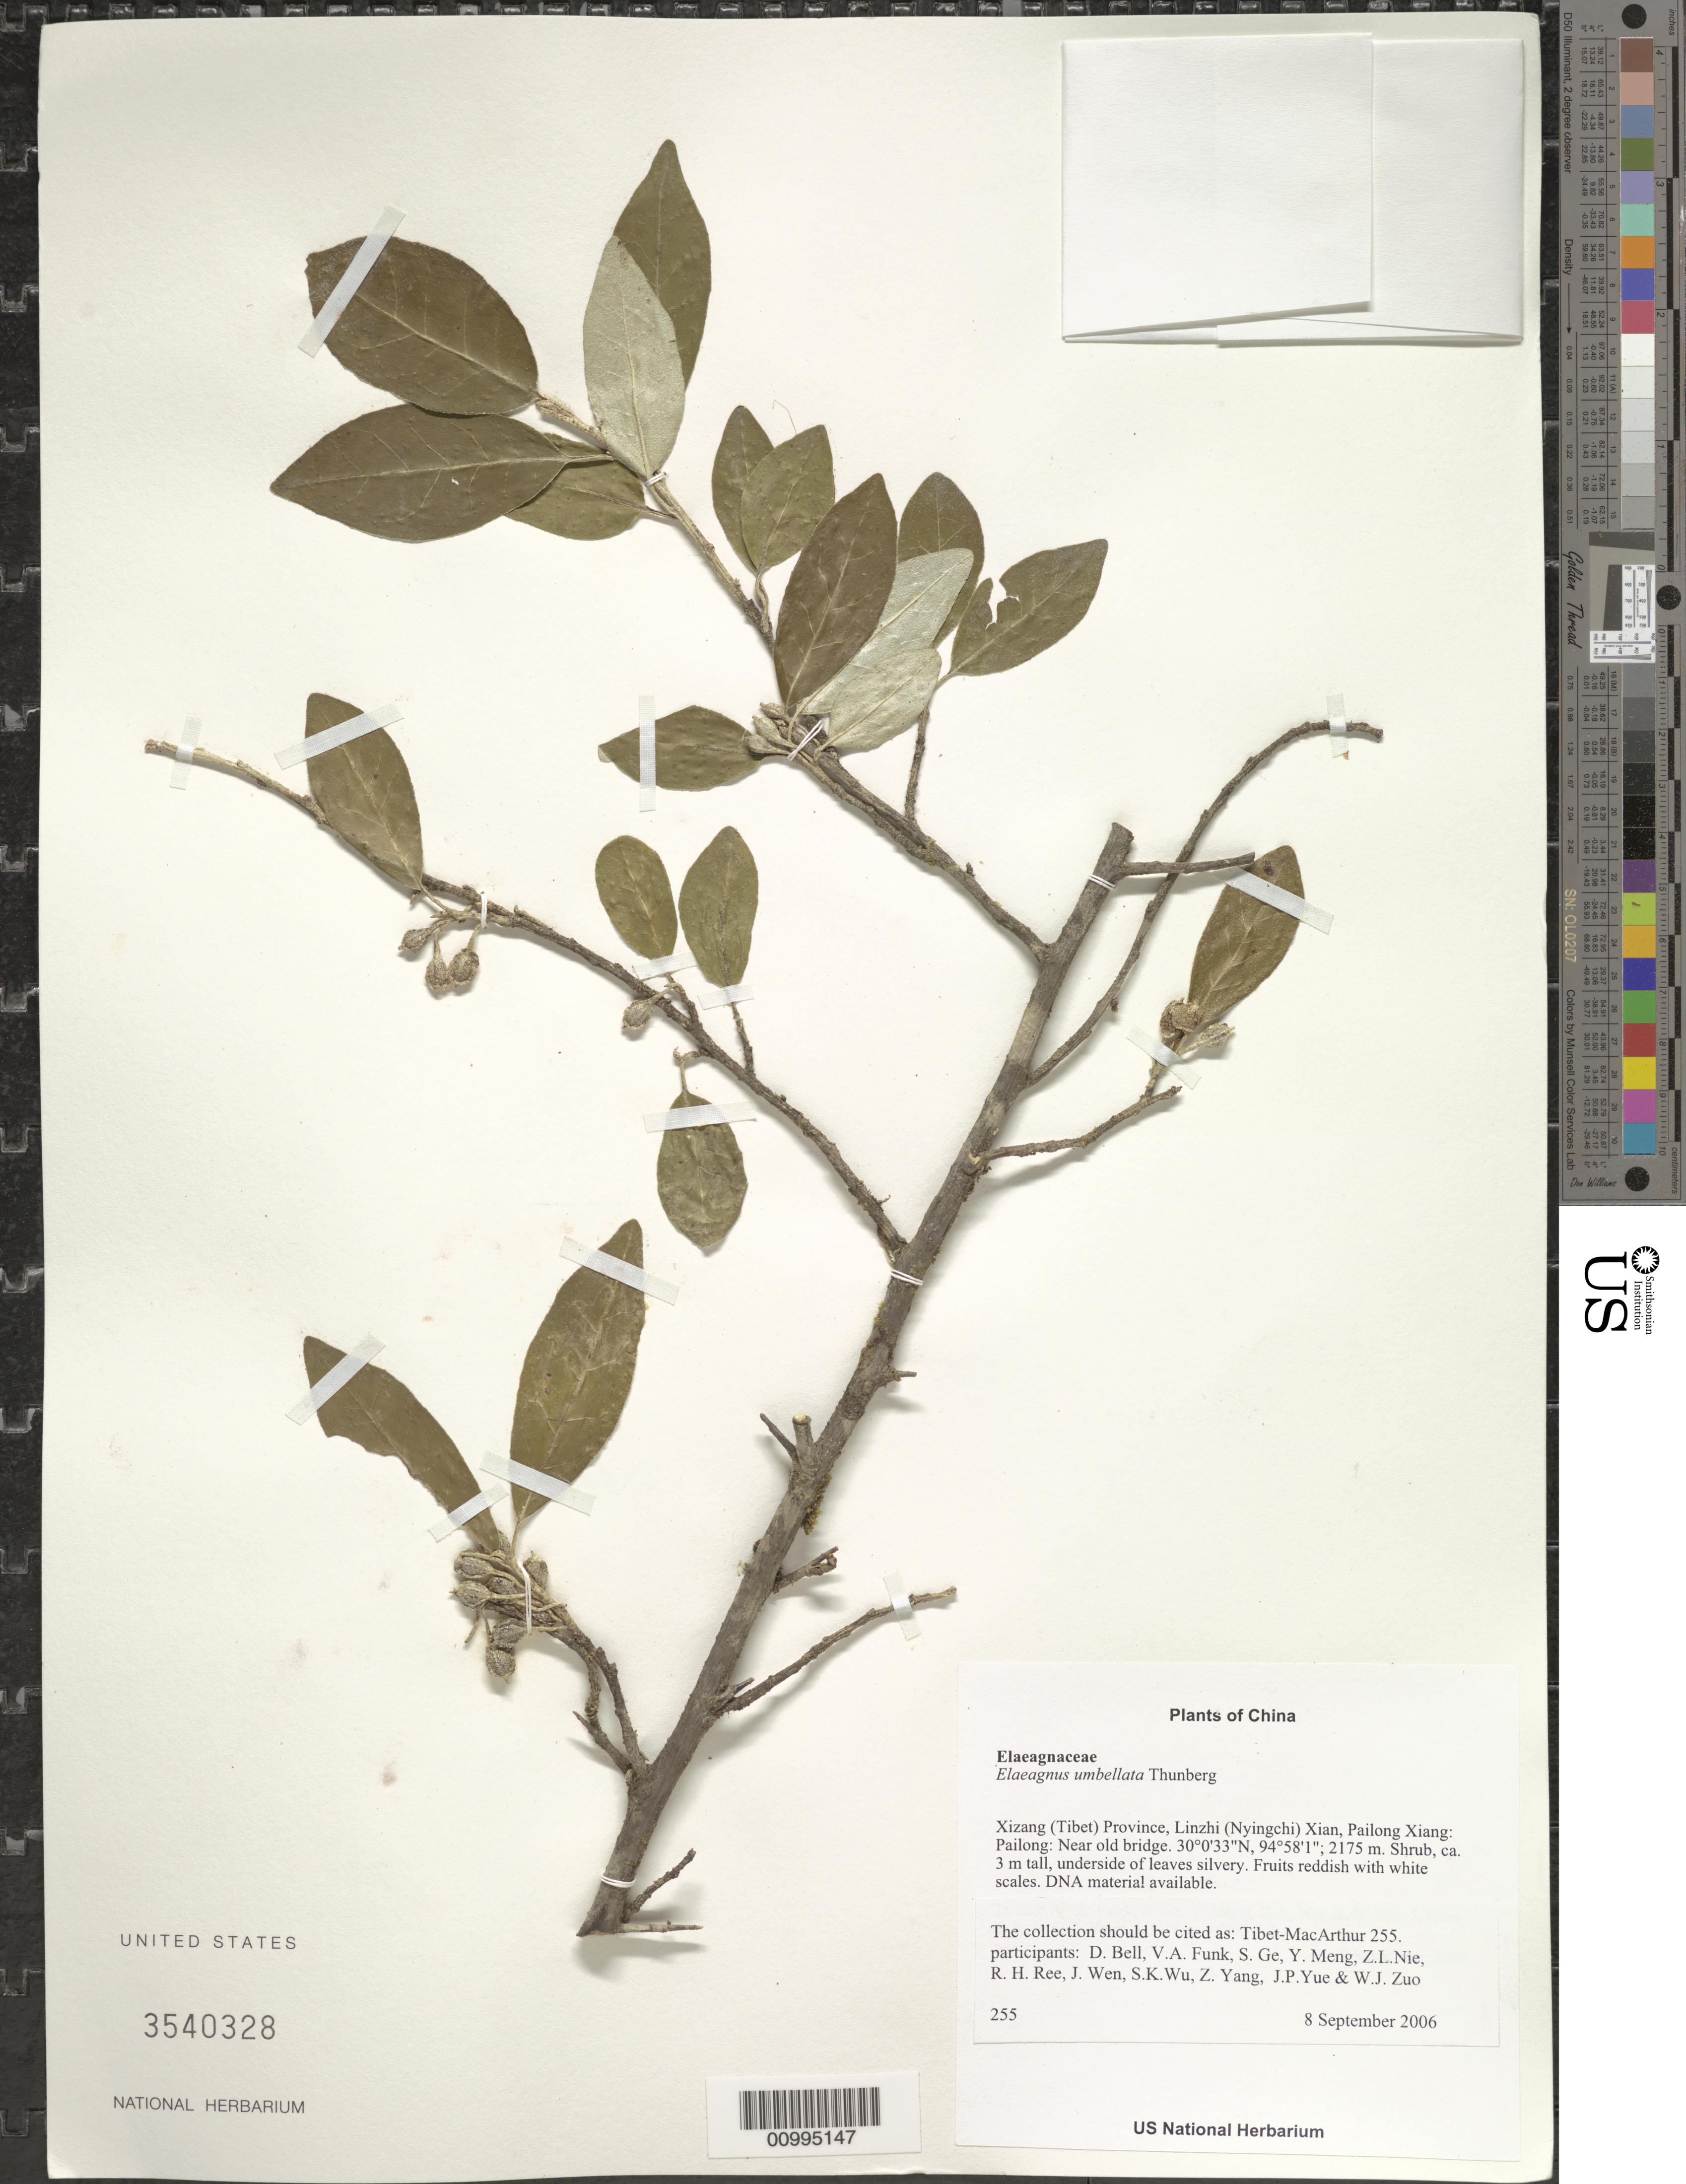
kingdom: Plantae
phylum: Tracheophyta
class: Magnoliopsida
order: Rosales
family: Elaeagnaceae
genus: Elaeagnus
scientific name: Elaeagnus umbellata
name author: Thunb.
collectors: Tibet-MacArthur, D. A. Bell, V. Funk, S. Ge, Y. Meng, Z. Nie, R. Ree, J. Wen, S. K. Wu, Z. Yang, J. Yue & W. Zuo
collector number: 255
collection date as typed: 08 Sep 2006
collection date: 2006-09-08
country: China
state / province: Xizang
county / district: Linzhi (Nyingchi) Xian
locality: Pailong Xiang: Pailong. Near old bridge.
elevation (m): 2175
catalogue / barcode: US 3540328